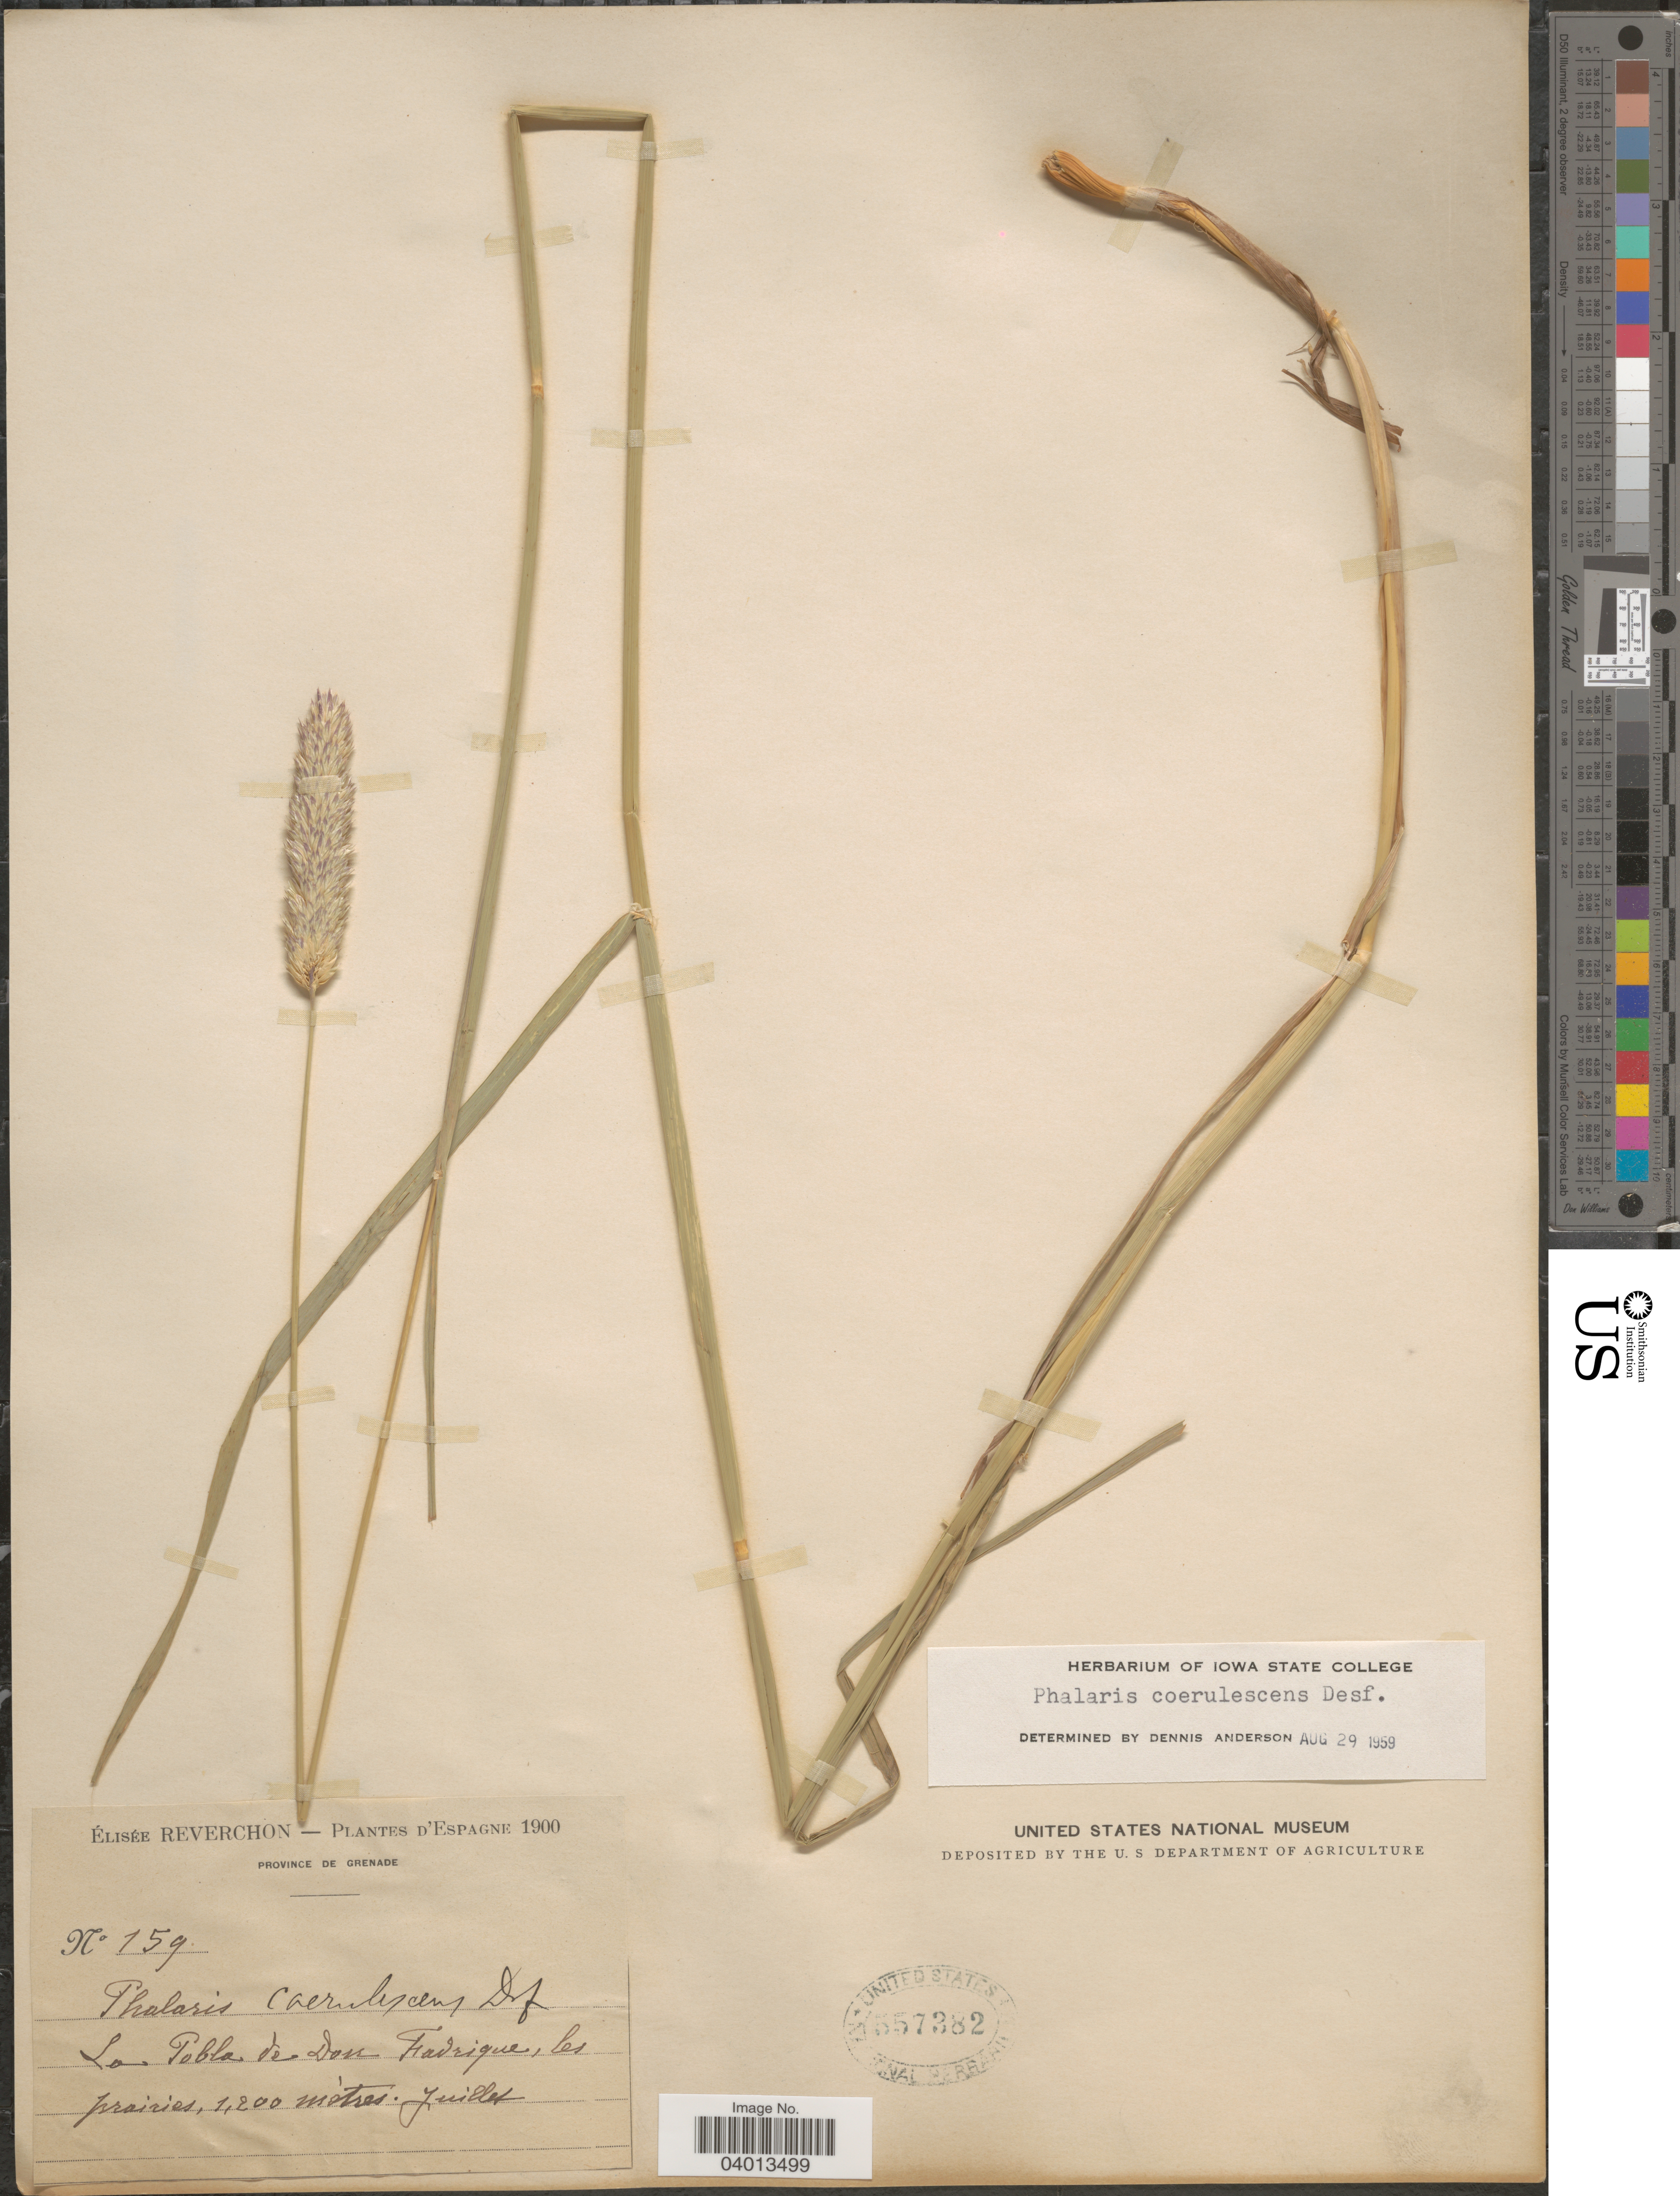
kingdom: Plantae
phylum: Tracheophyta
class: Liliopsida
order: Poales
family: Poaceae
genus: Phalaris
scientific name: Phalaris coerulescens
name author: Desf.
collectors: E. Reverchon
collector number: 159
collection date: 1900-07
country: Spain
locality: D'Espagne. Province de Grenade. La Pobla de Don Fadrique, les prairies.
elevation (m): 1200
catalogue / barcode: US 557382